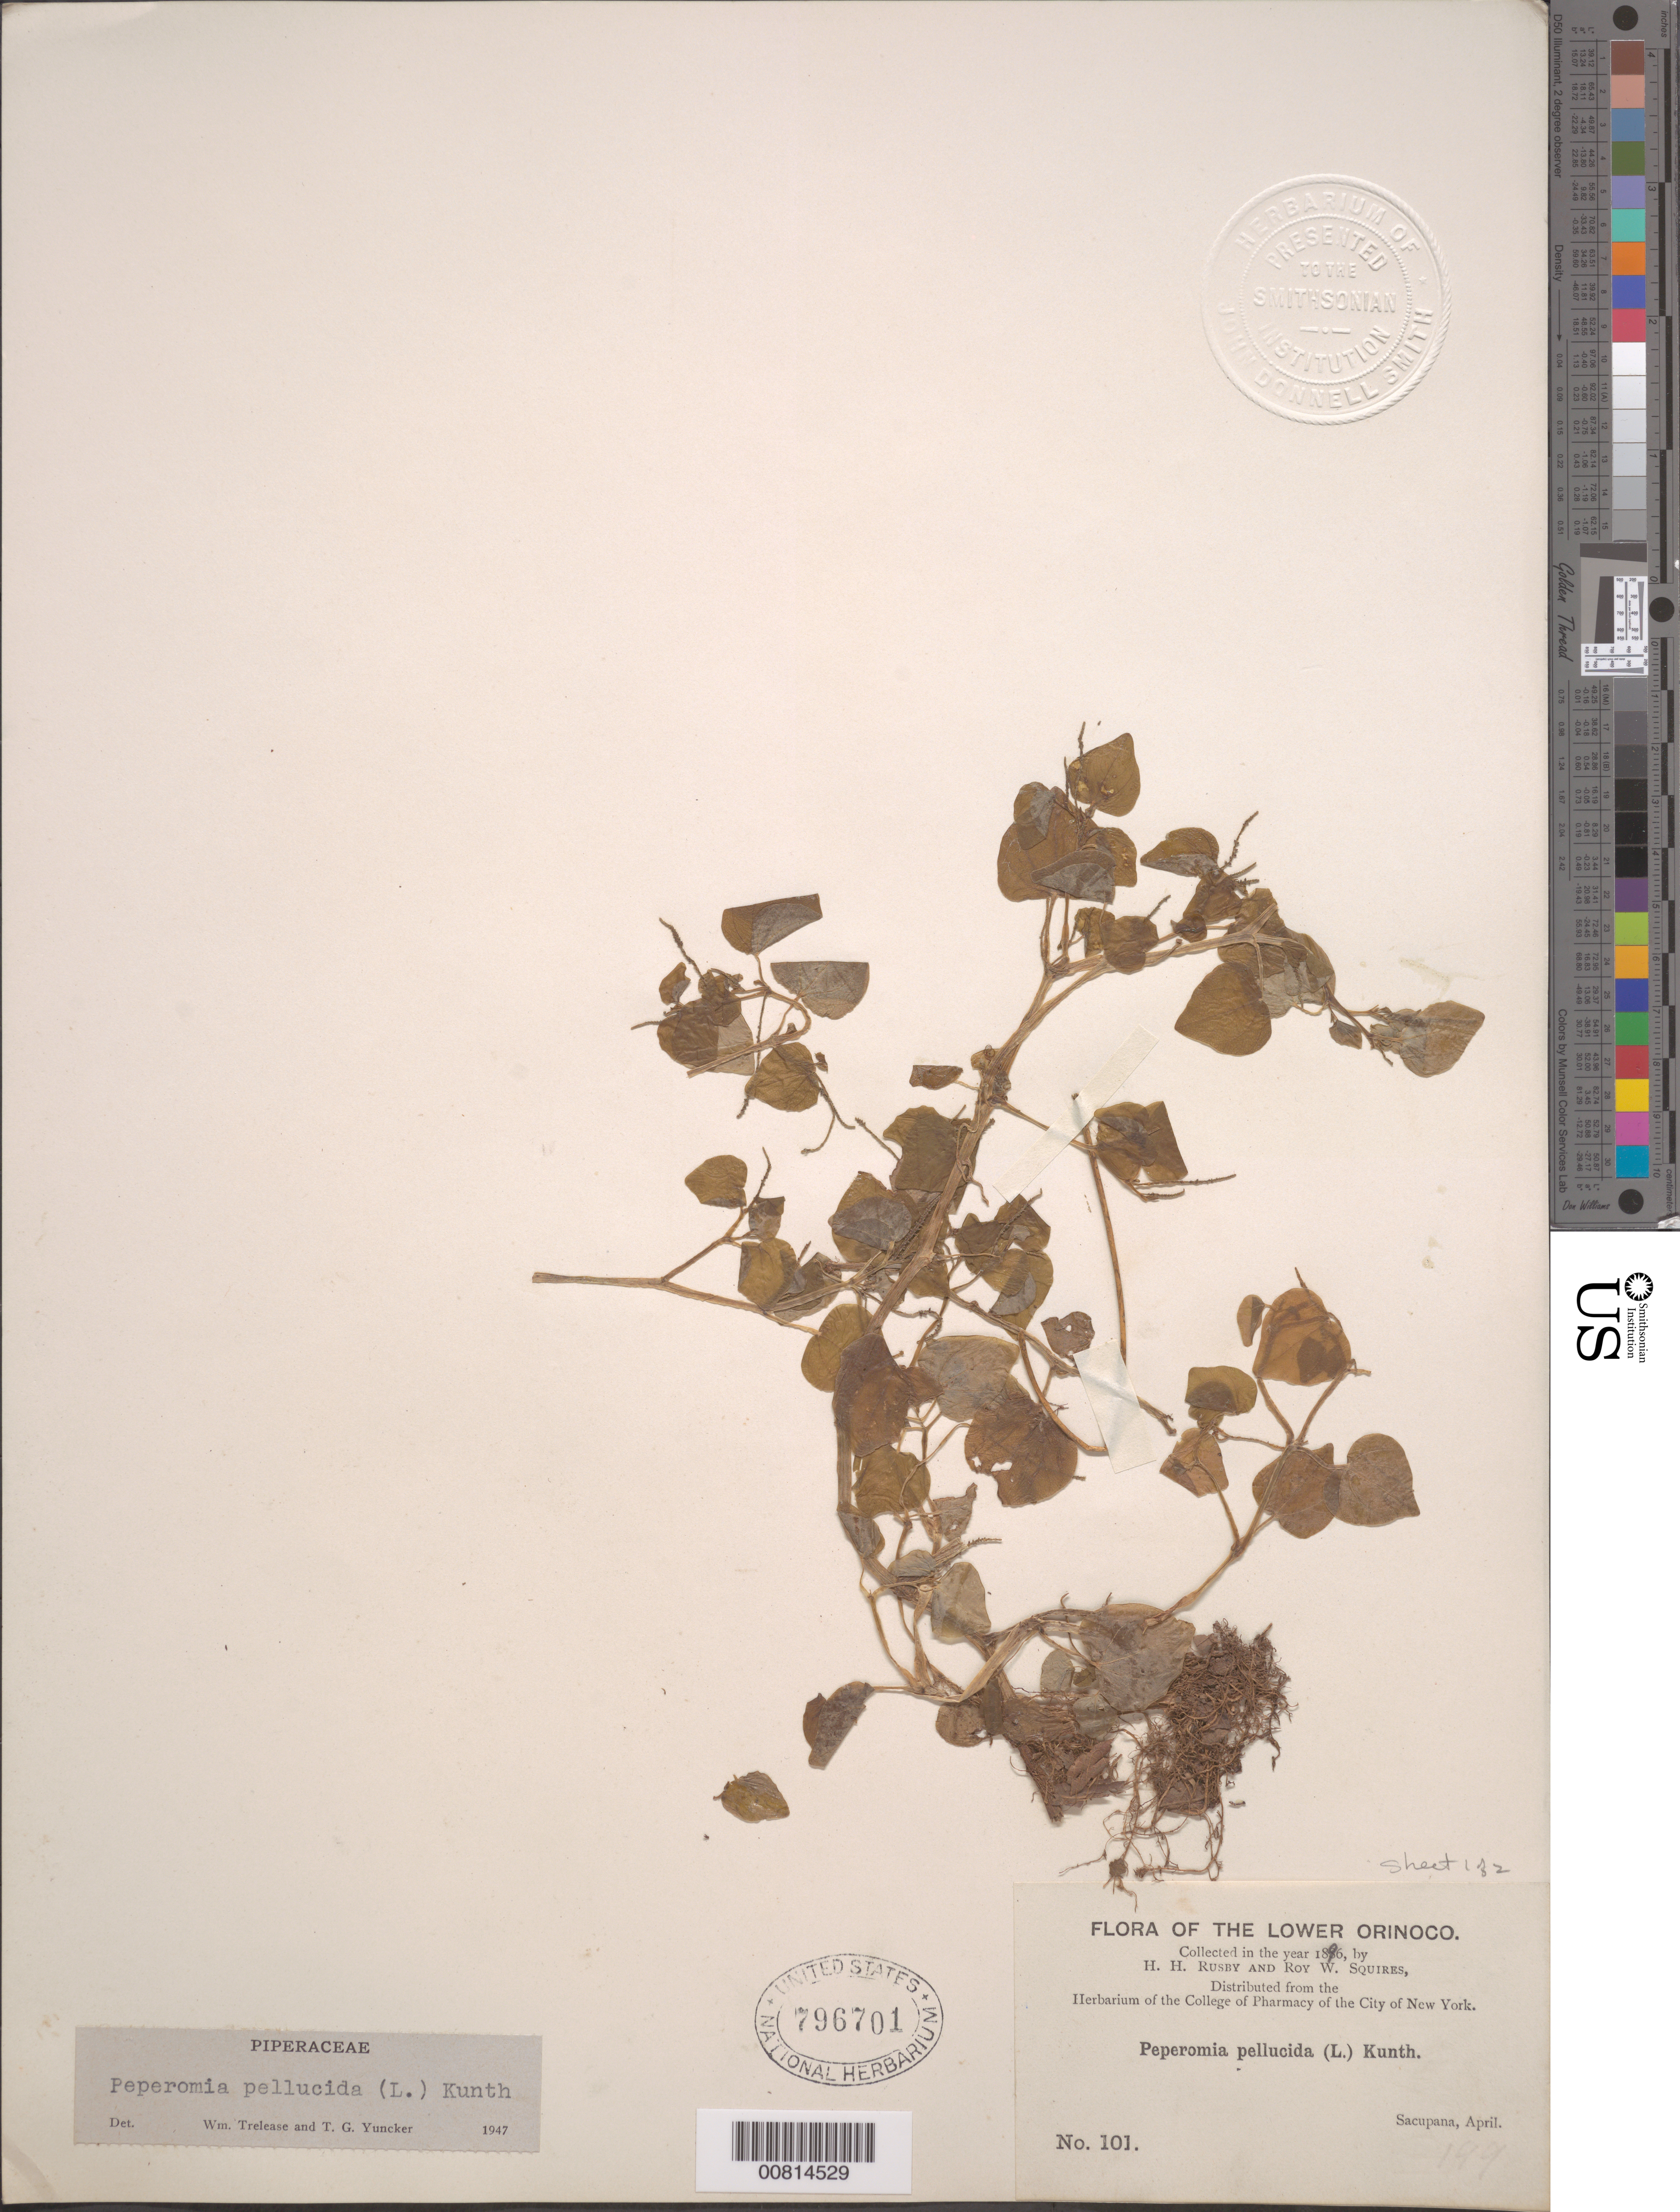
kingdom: Plantae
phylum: Tracheophyta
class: Magnoliopsida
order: Piperales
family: Piperaceae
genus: Peperomia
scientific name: Peperomia pellucida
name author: (L.) Kunth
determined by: Trelease, W.; Yuncker, T. G.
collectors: H. H. Rusby & R. Squires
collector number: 101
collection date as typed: April 1896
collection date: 1896-04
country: Venezuela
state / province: Delta Amacuro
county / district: Antonio Díaz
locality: Lower Orinoco, Sacupana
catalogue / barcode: US 796701